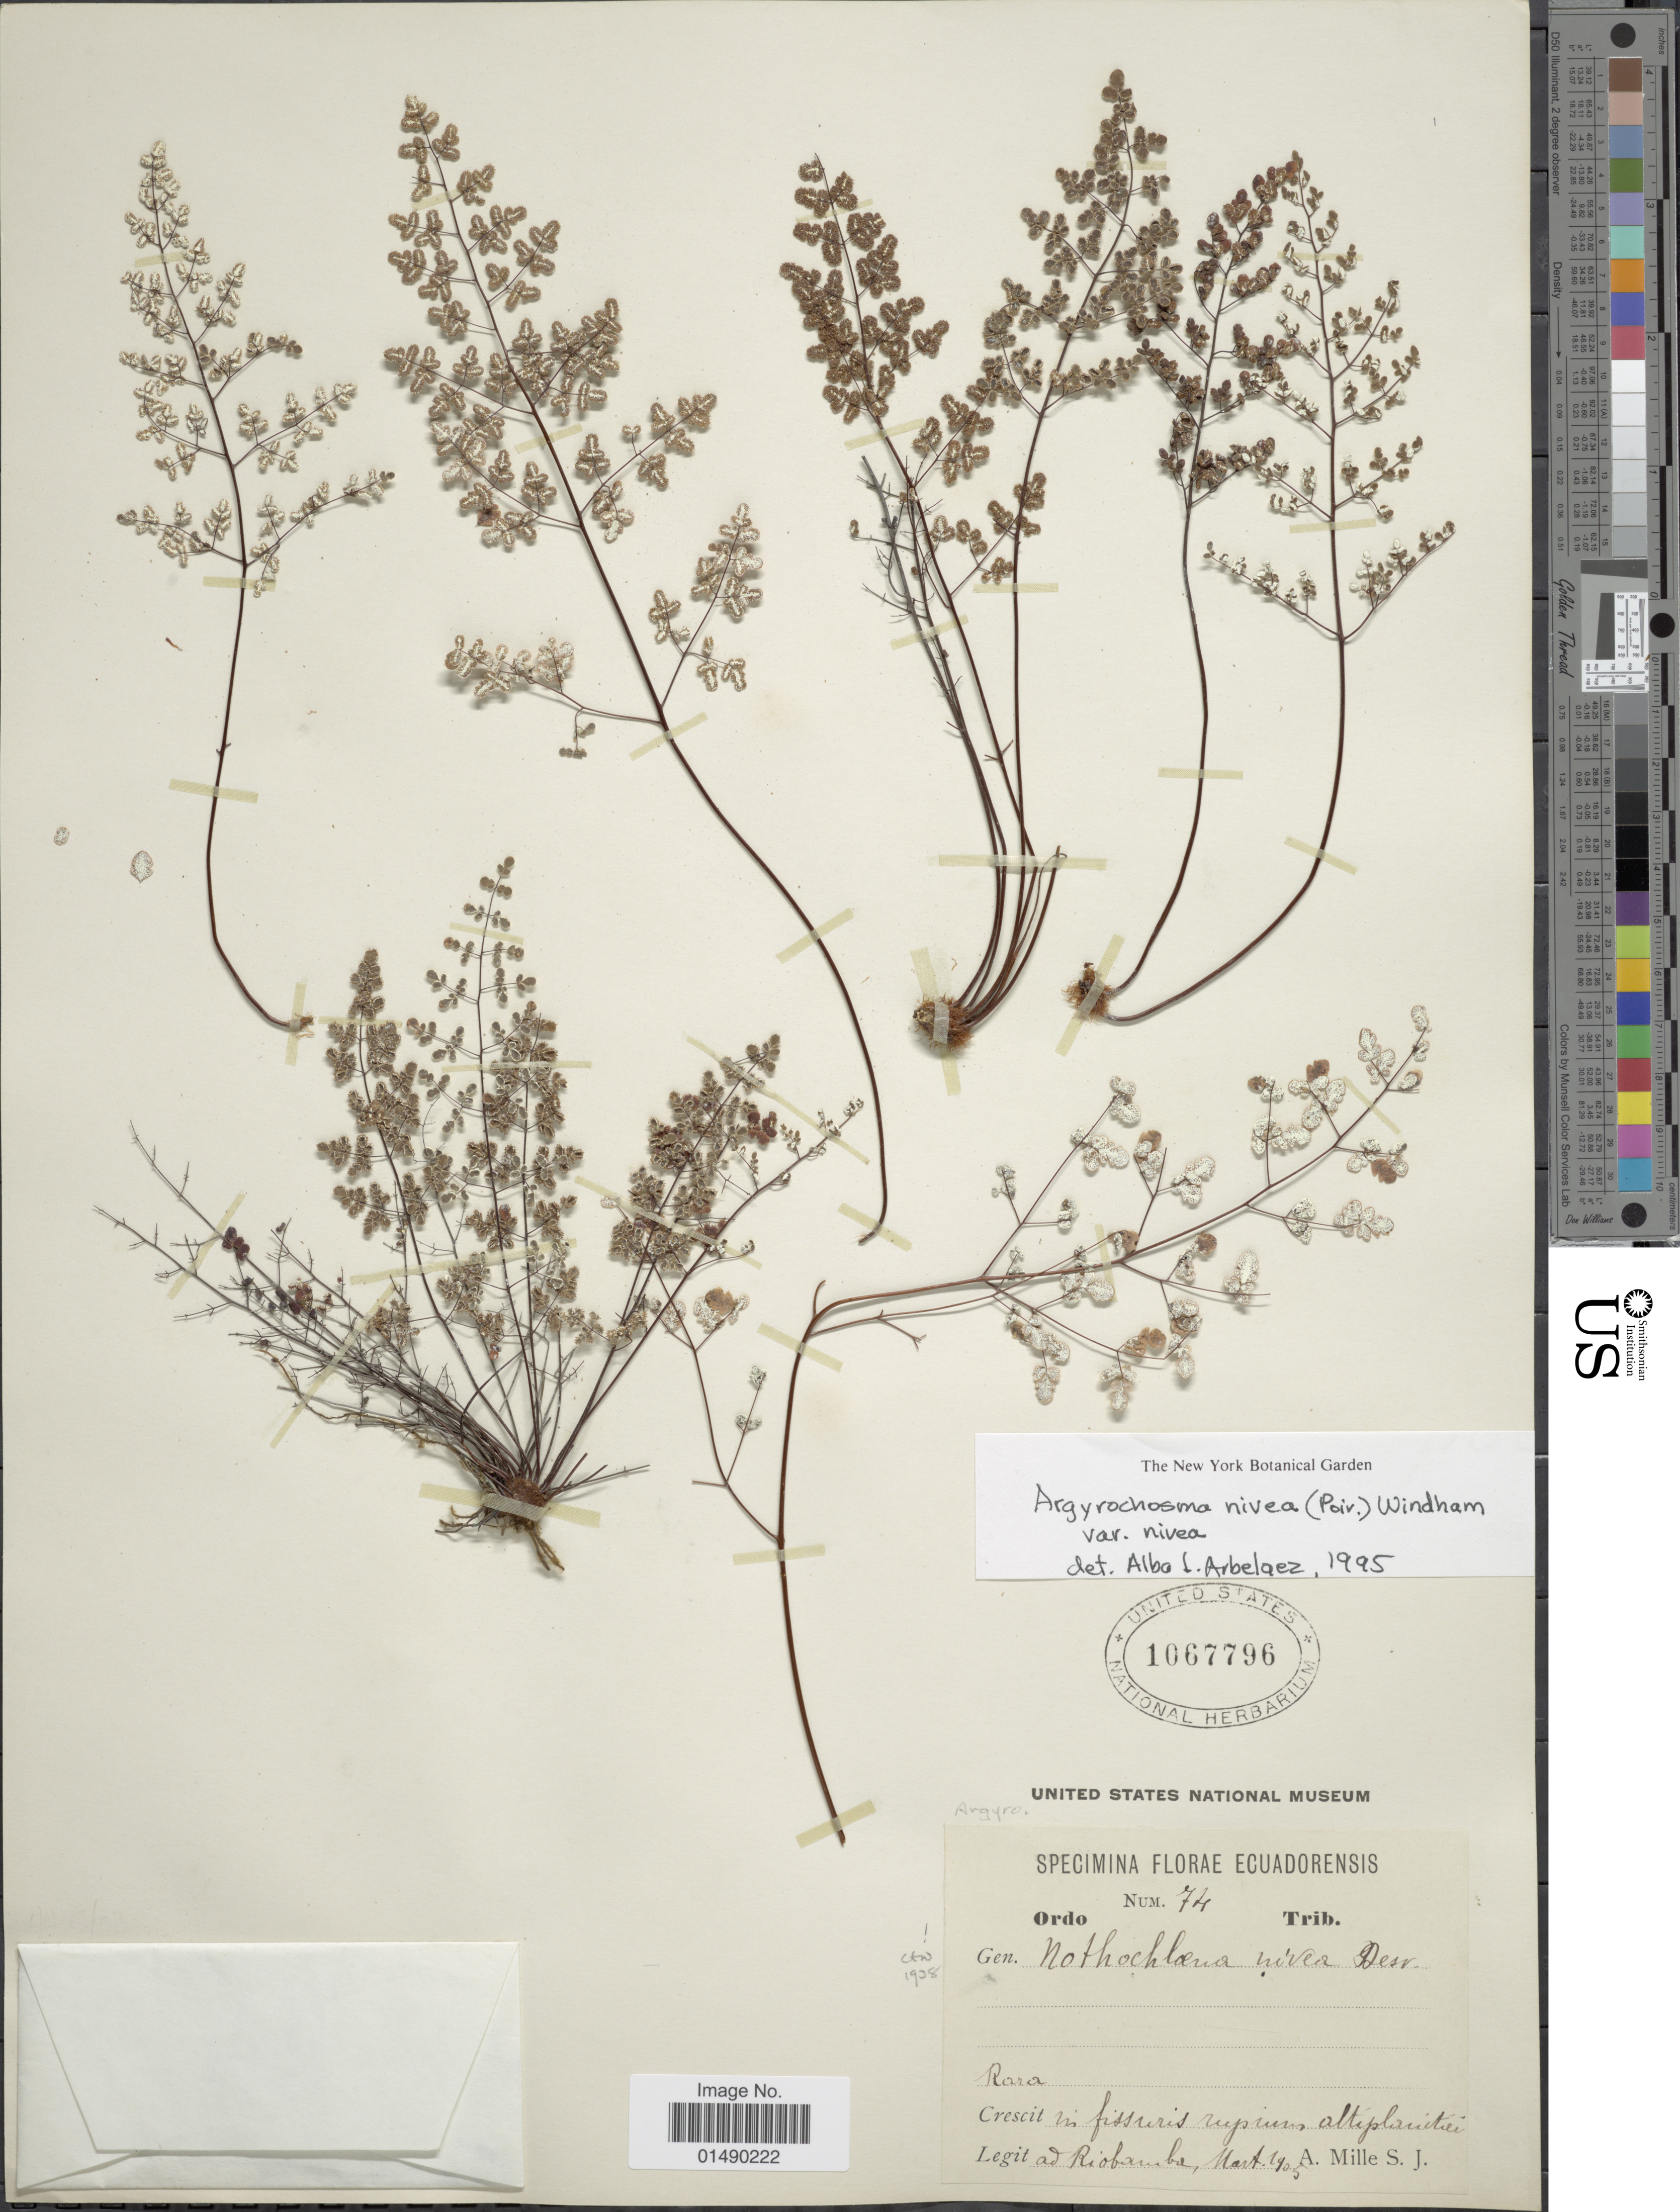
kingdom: Plantae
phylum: Tracheophyta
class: Polypodiopsida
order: Polypodiales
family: Pteridaceae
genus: Argyrochosma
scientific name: Argyrochosma nivea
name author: (Poir.) Windham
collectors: A. Mille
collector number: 74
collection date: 1905-03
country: Ecuador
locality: Ecuadorensis.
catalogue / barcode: US 1067796